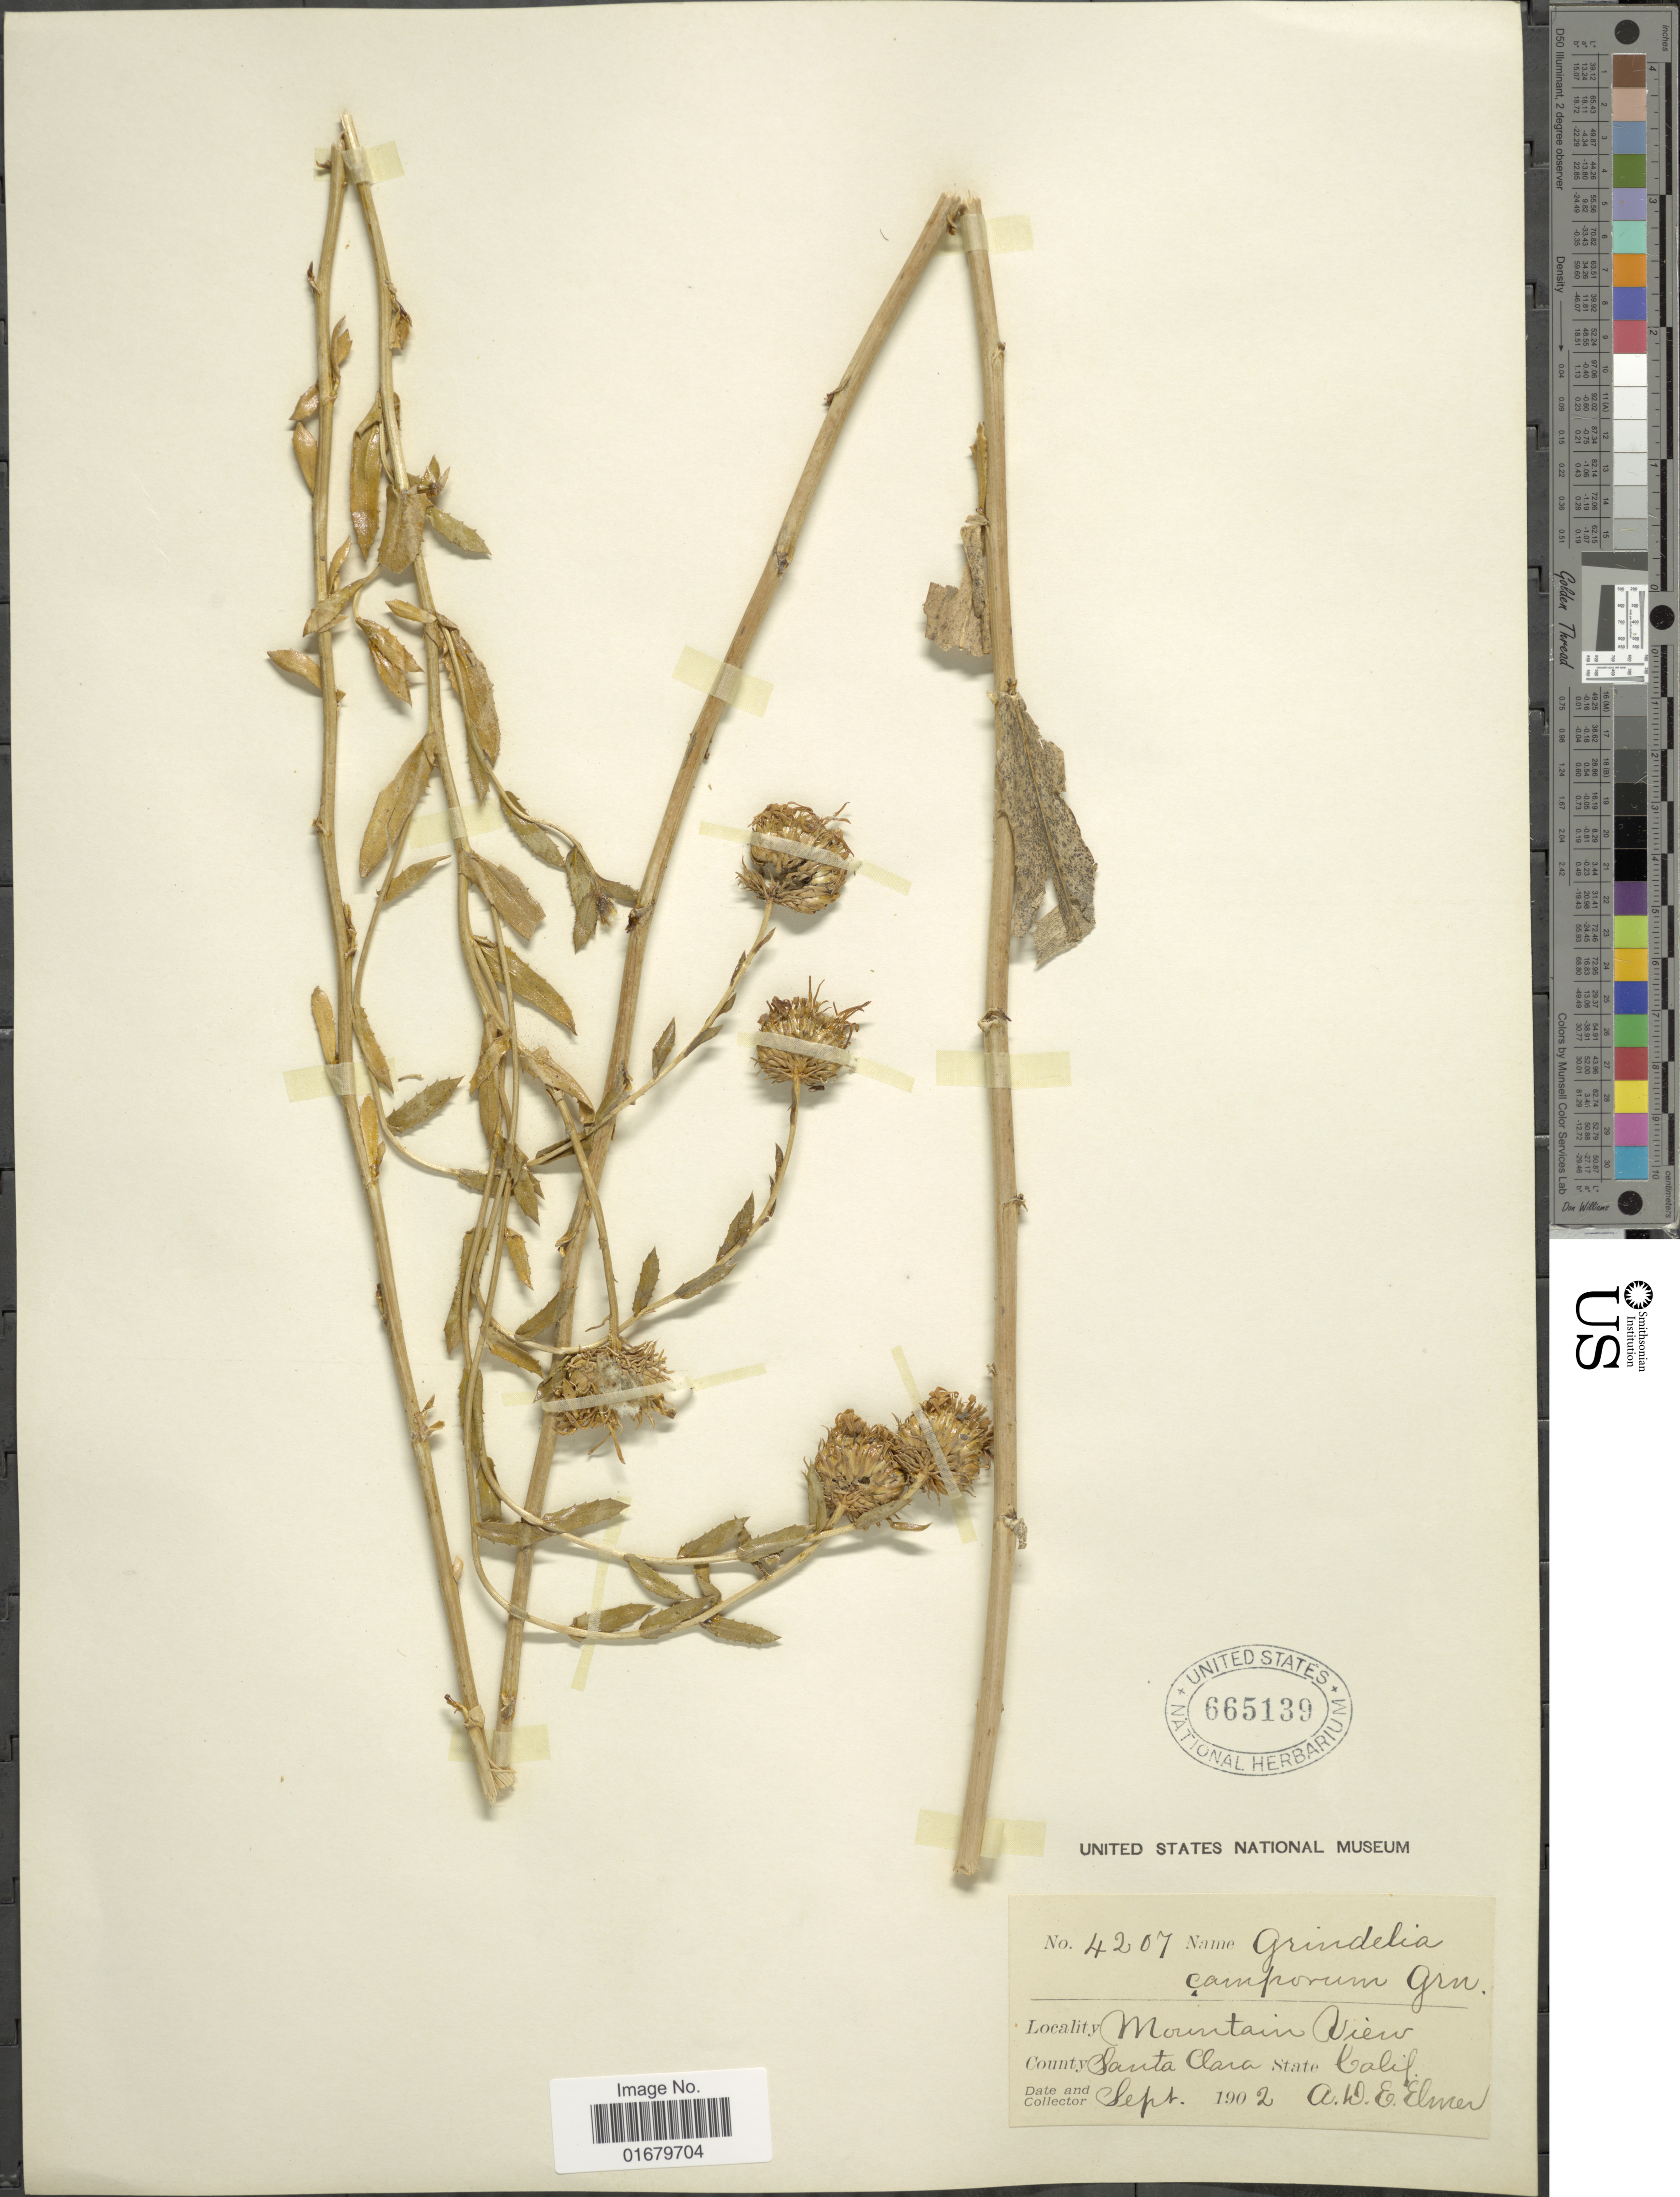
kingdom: Plantae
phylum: Tracheophyta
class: Magnoliopsida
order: Asterales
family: Asteraceae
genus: Grindelia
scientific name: Grindelia camporum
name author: Greene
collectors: A. D. E. Elmer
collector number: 4207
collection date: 1902-09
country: United States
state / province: California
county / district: Santa Clara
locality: County: Santa Clara, Mountain Vieuw.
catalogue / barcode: US 665139